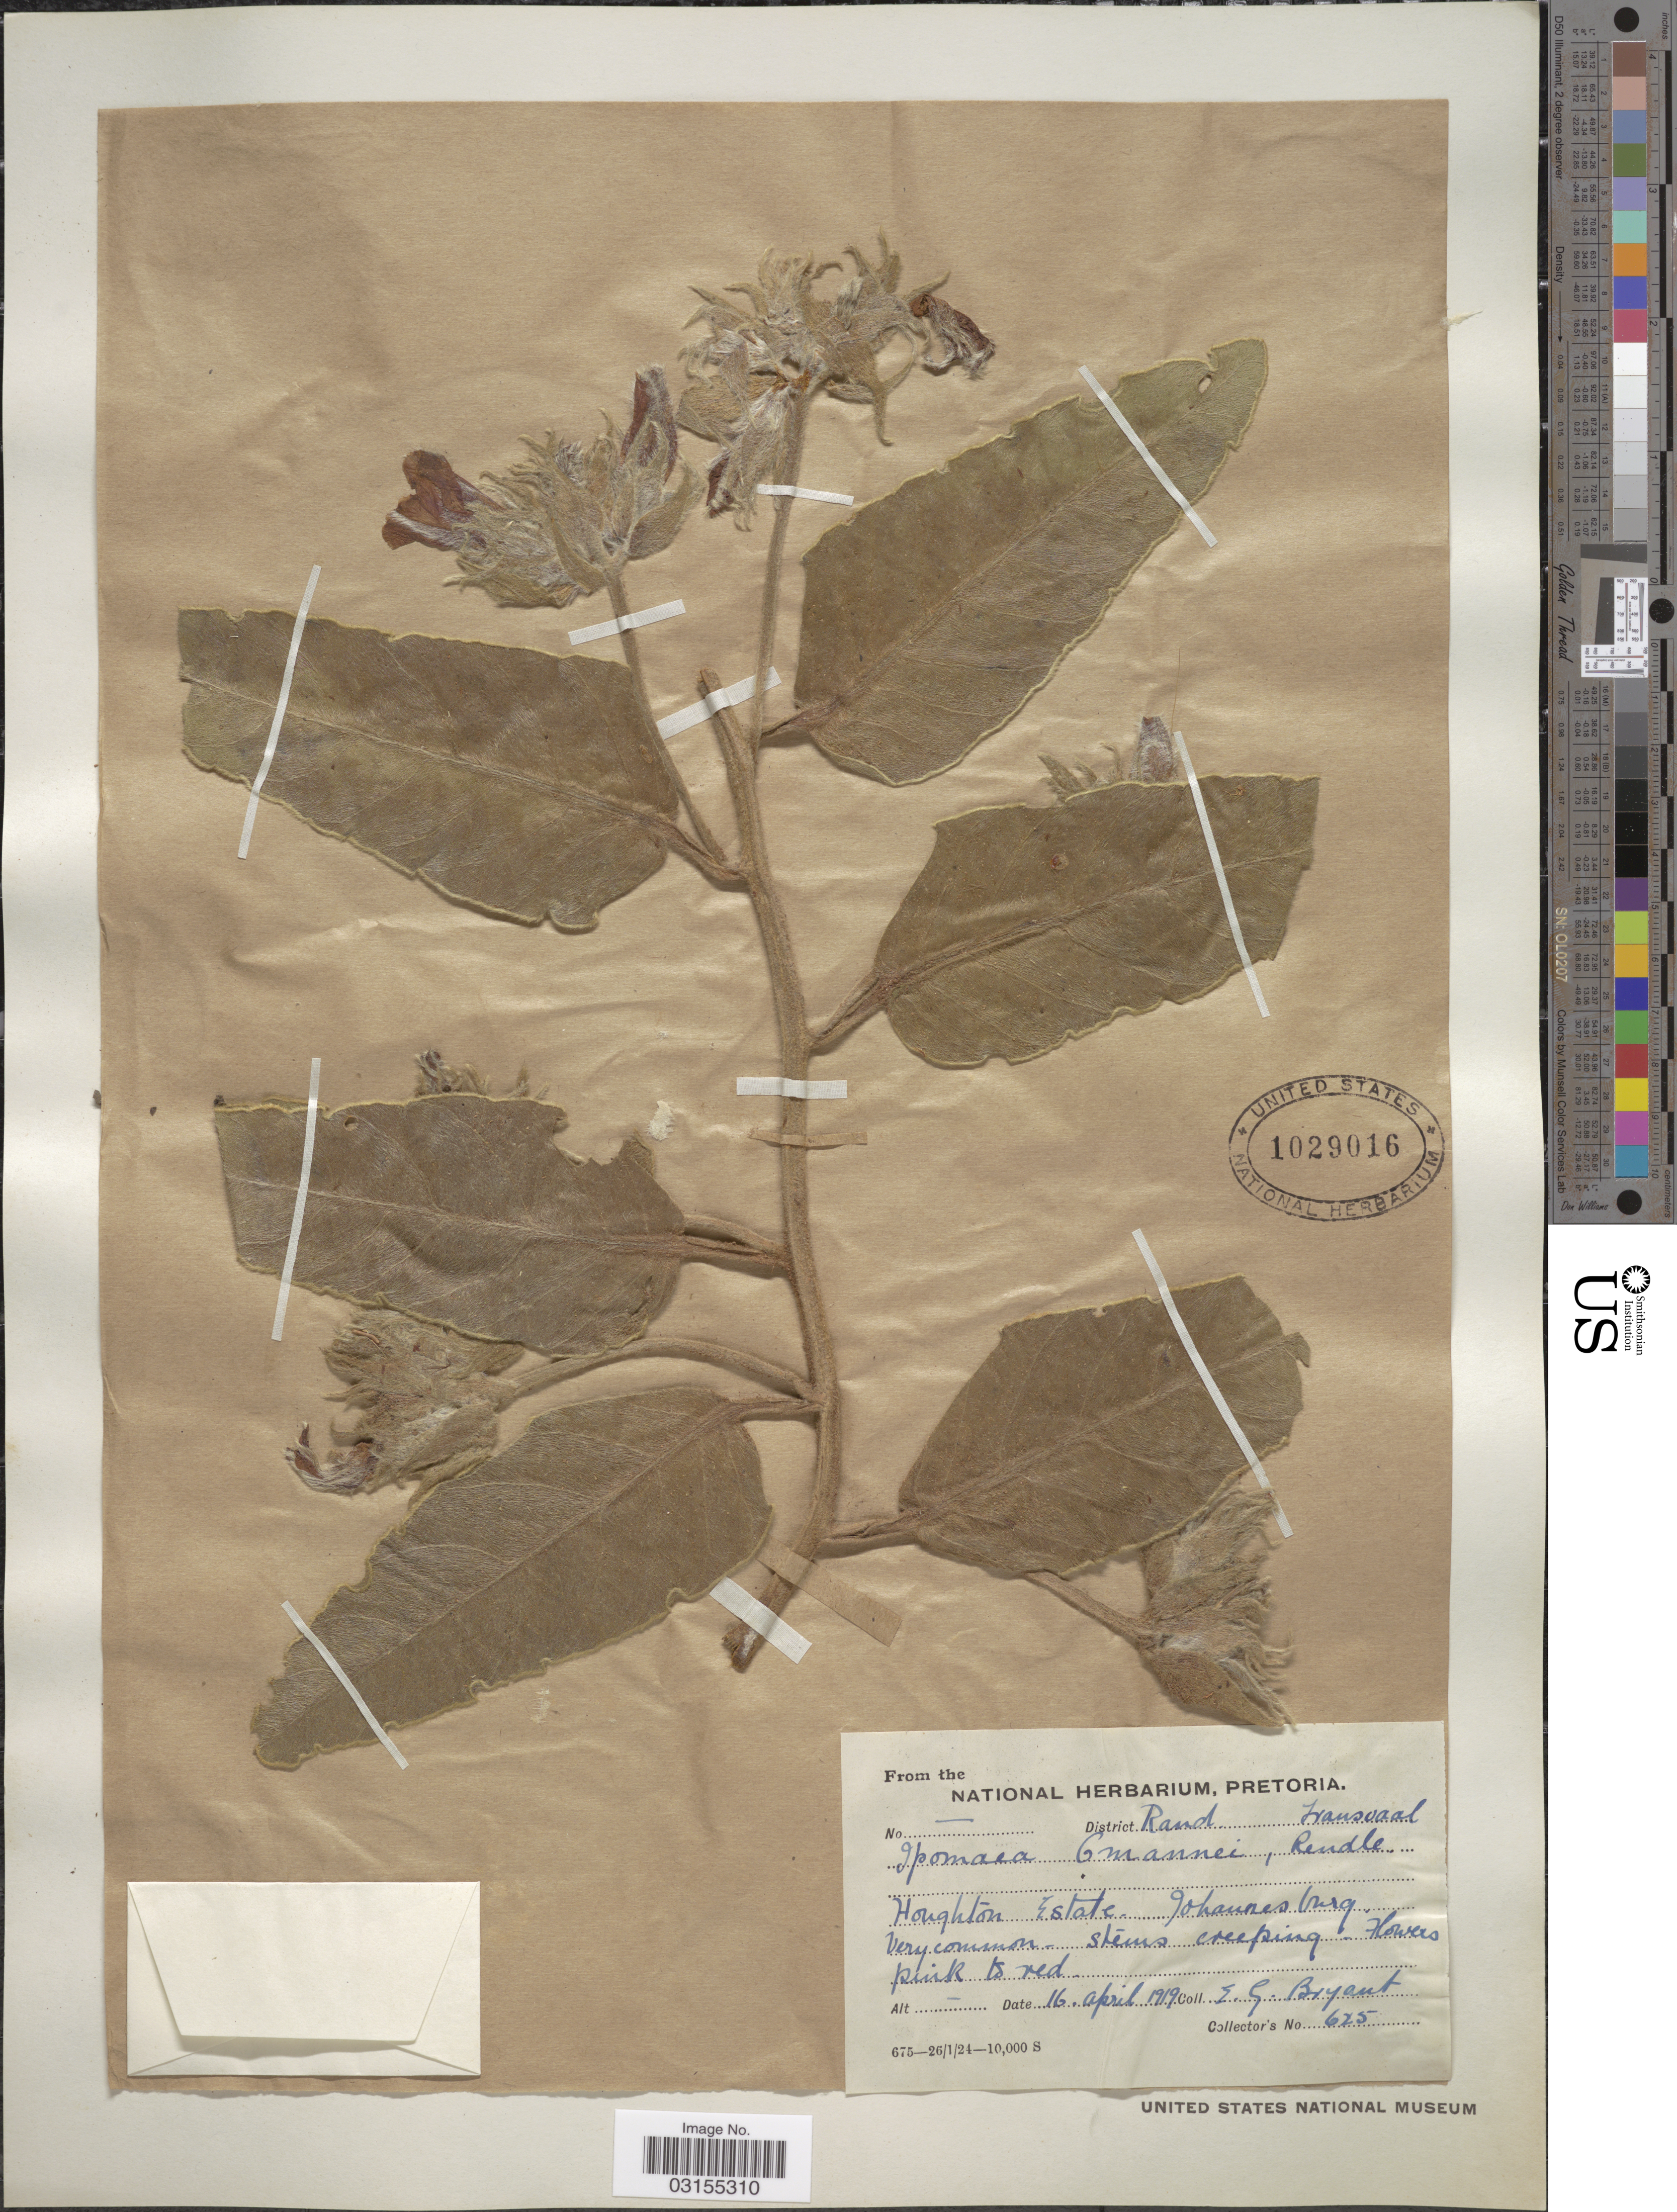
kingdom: Plantae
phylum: Tracheophyta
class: Magnoliopsida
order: Solanales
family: Convolvulaceae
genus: Ipomoea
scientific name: Ipomoea sp.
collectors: E. Bryant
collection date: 1919-04-16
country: South Africa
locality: District Rand Transvaal. Houghton Estate. Johannesburg.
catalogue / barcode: US 1029016